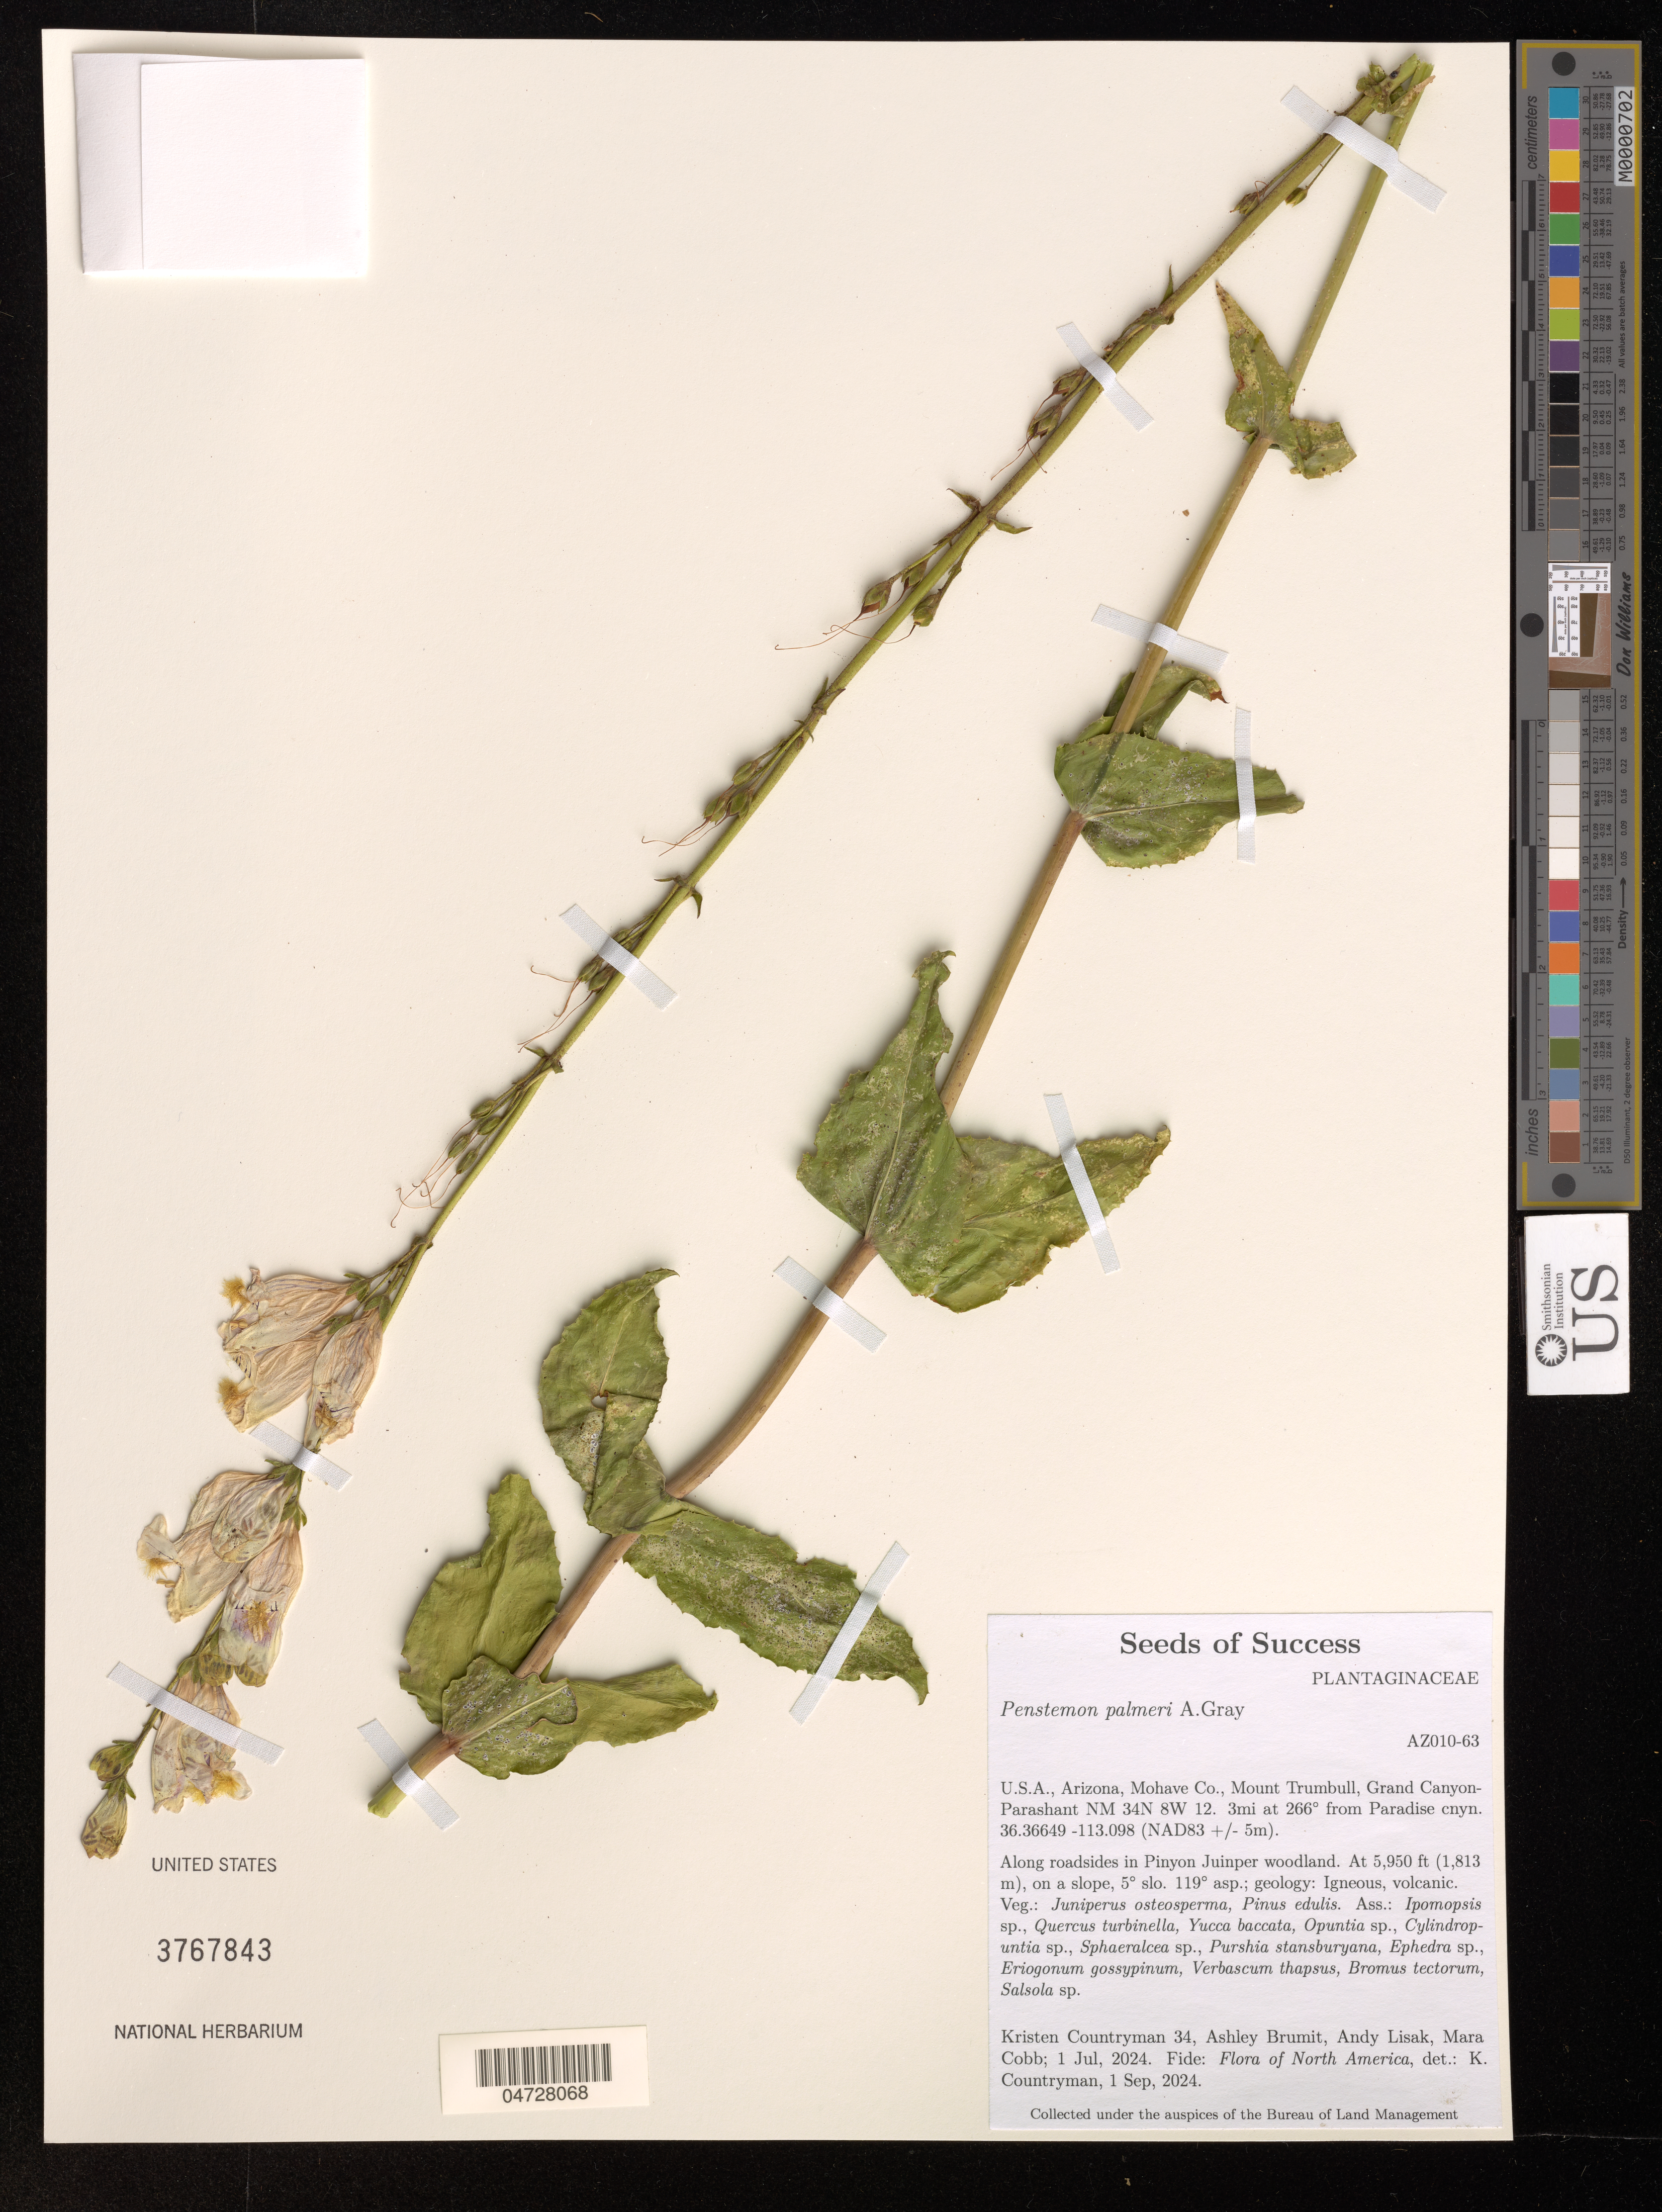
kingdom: Plantae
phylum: Tracheophyta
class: Magnoliopsida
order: Lamiales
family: Plantaginaceae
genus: Penstemon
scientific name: Penstemon palmeri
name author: A. Gray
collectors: K. Countryman, A. Brumit & A. Lisak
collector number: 34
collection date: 2024-07-01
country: United States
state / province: Arizona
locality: Mohave Co. Mount Trumbull, Grand Canyon-Parashant NM 34N 8W 12. 3 mi at 266° from Paradise cnyn.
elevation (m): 1814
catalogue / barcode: US 3767843